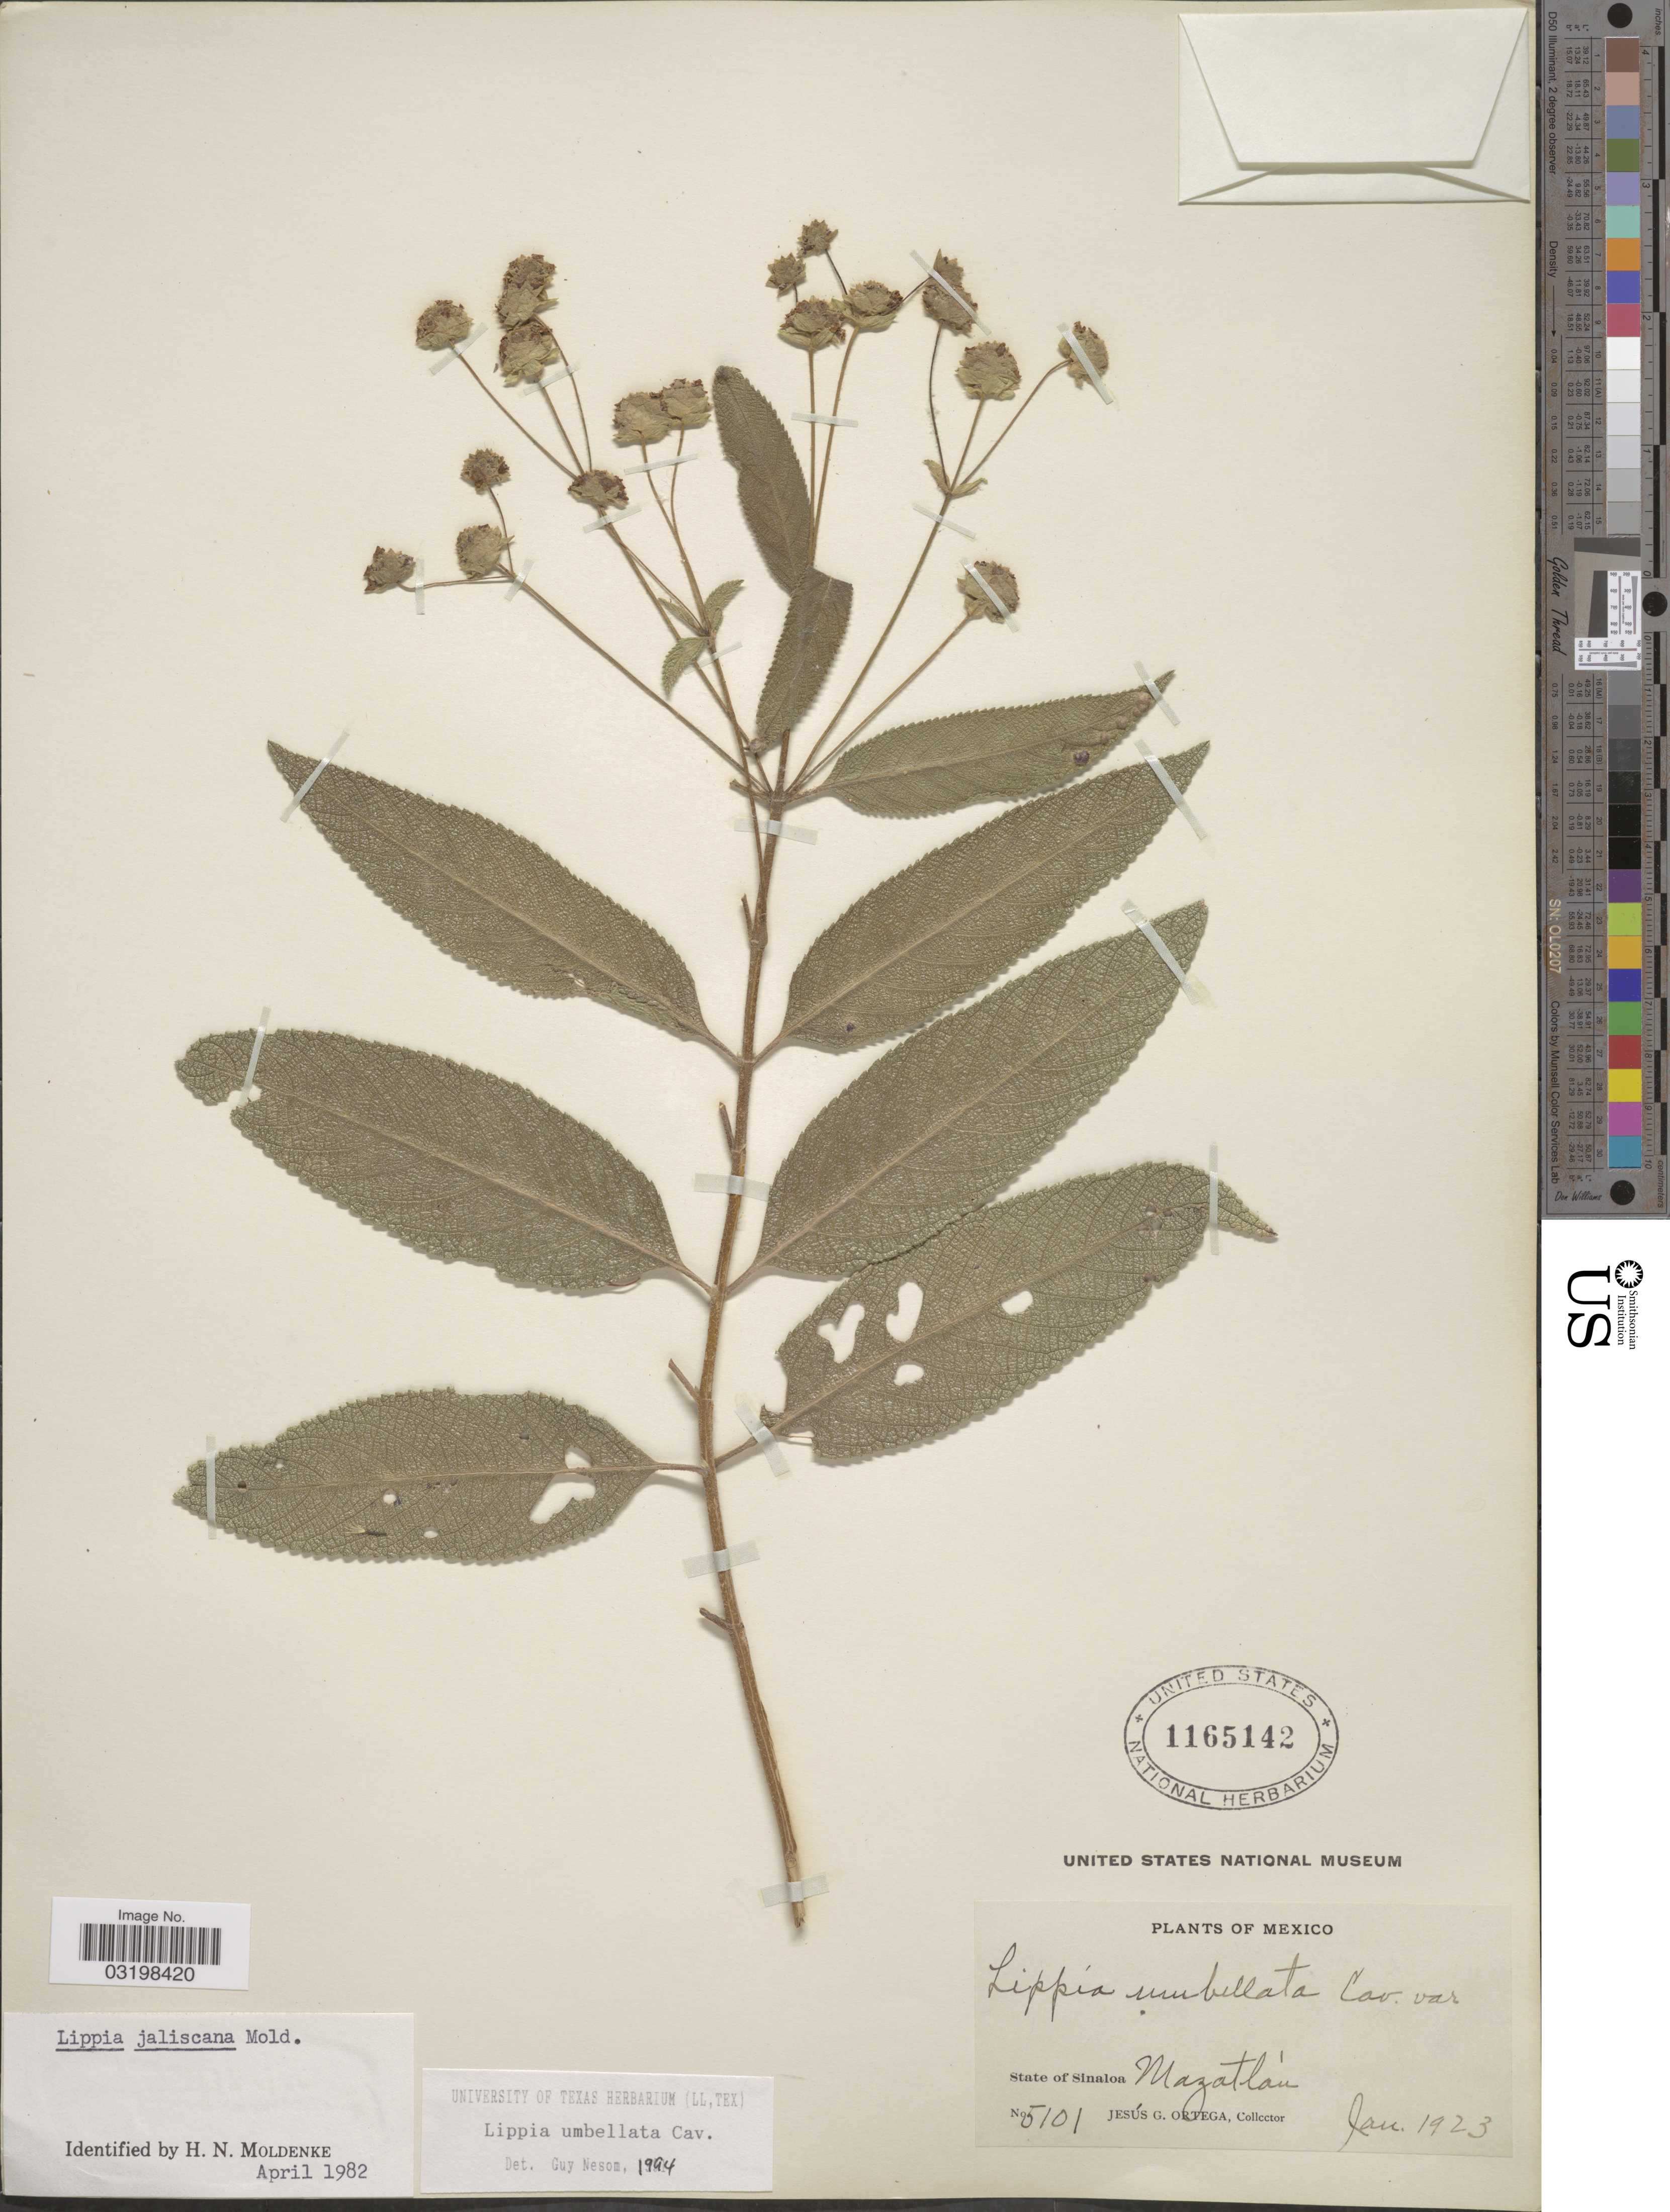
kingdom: Plantae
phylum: Tracheophyta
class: Magnoliopsida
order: Lamiales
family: Verbenaceae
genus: Lippia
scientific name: Lippia umbellata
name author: Cav.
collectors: J. Ortega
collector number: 5101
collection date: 1923-01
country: Mexico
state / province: Sinaloa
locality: Mazatlán.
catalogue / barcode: US 1165142